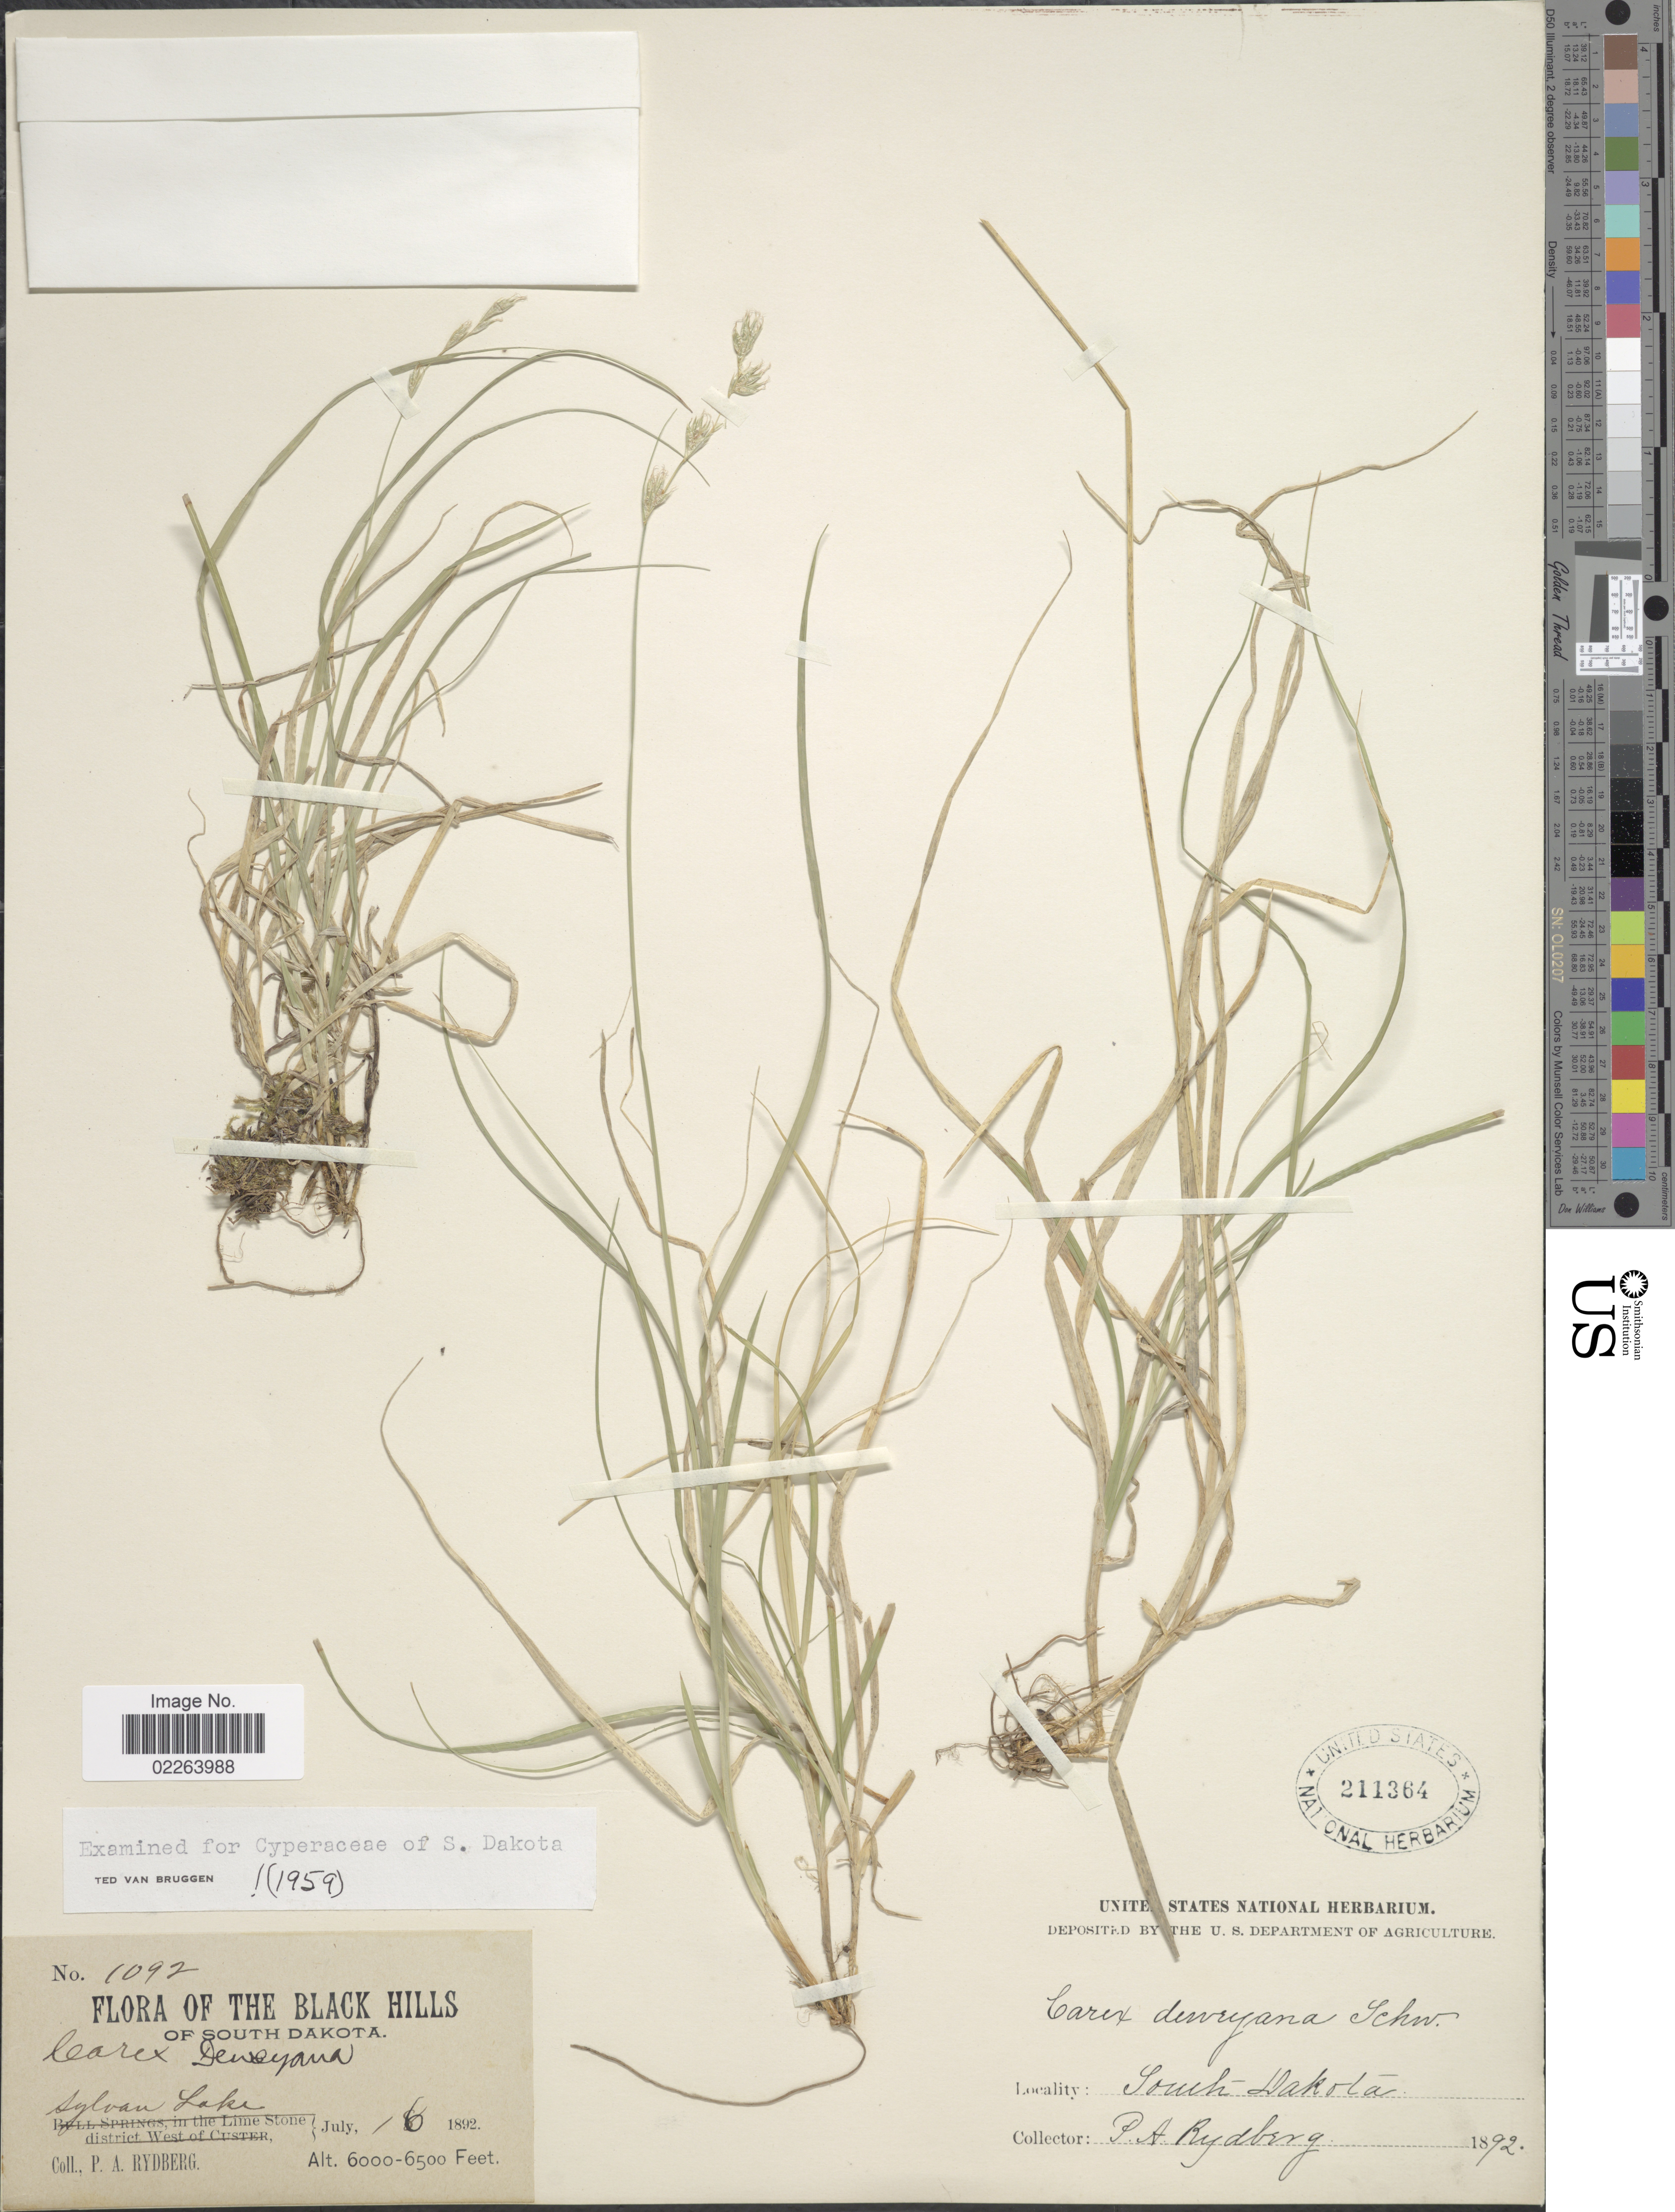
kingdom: Plantae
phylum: Tracheophyta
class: Liliopsida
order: Poales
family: Cyperaceae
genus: Carex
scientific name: Carex deweyana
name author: Schwein.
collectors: P. A. Rydberg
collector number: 1092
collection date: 1892-07-16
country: United States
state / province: South Dakota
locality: The Black Hills of South Dakota, Sylvan Lake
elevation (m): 1829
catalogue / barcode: US 211364